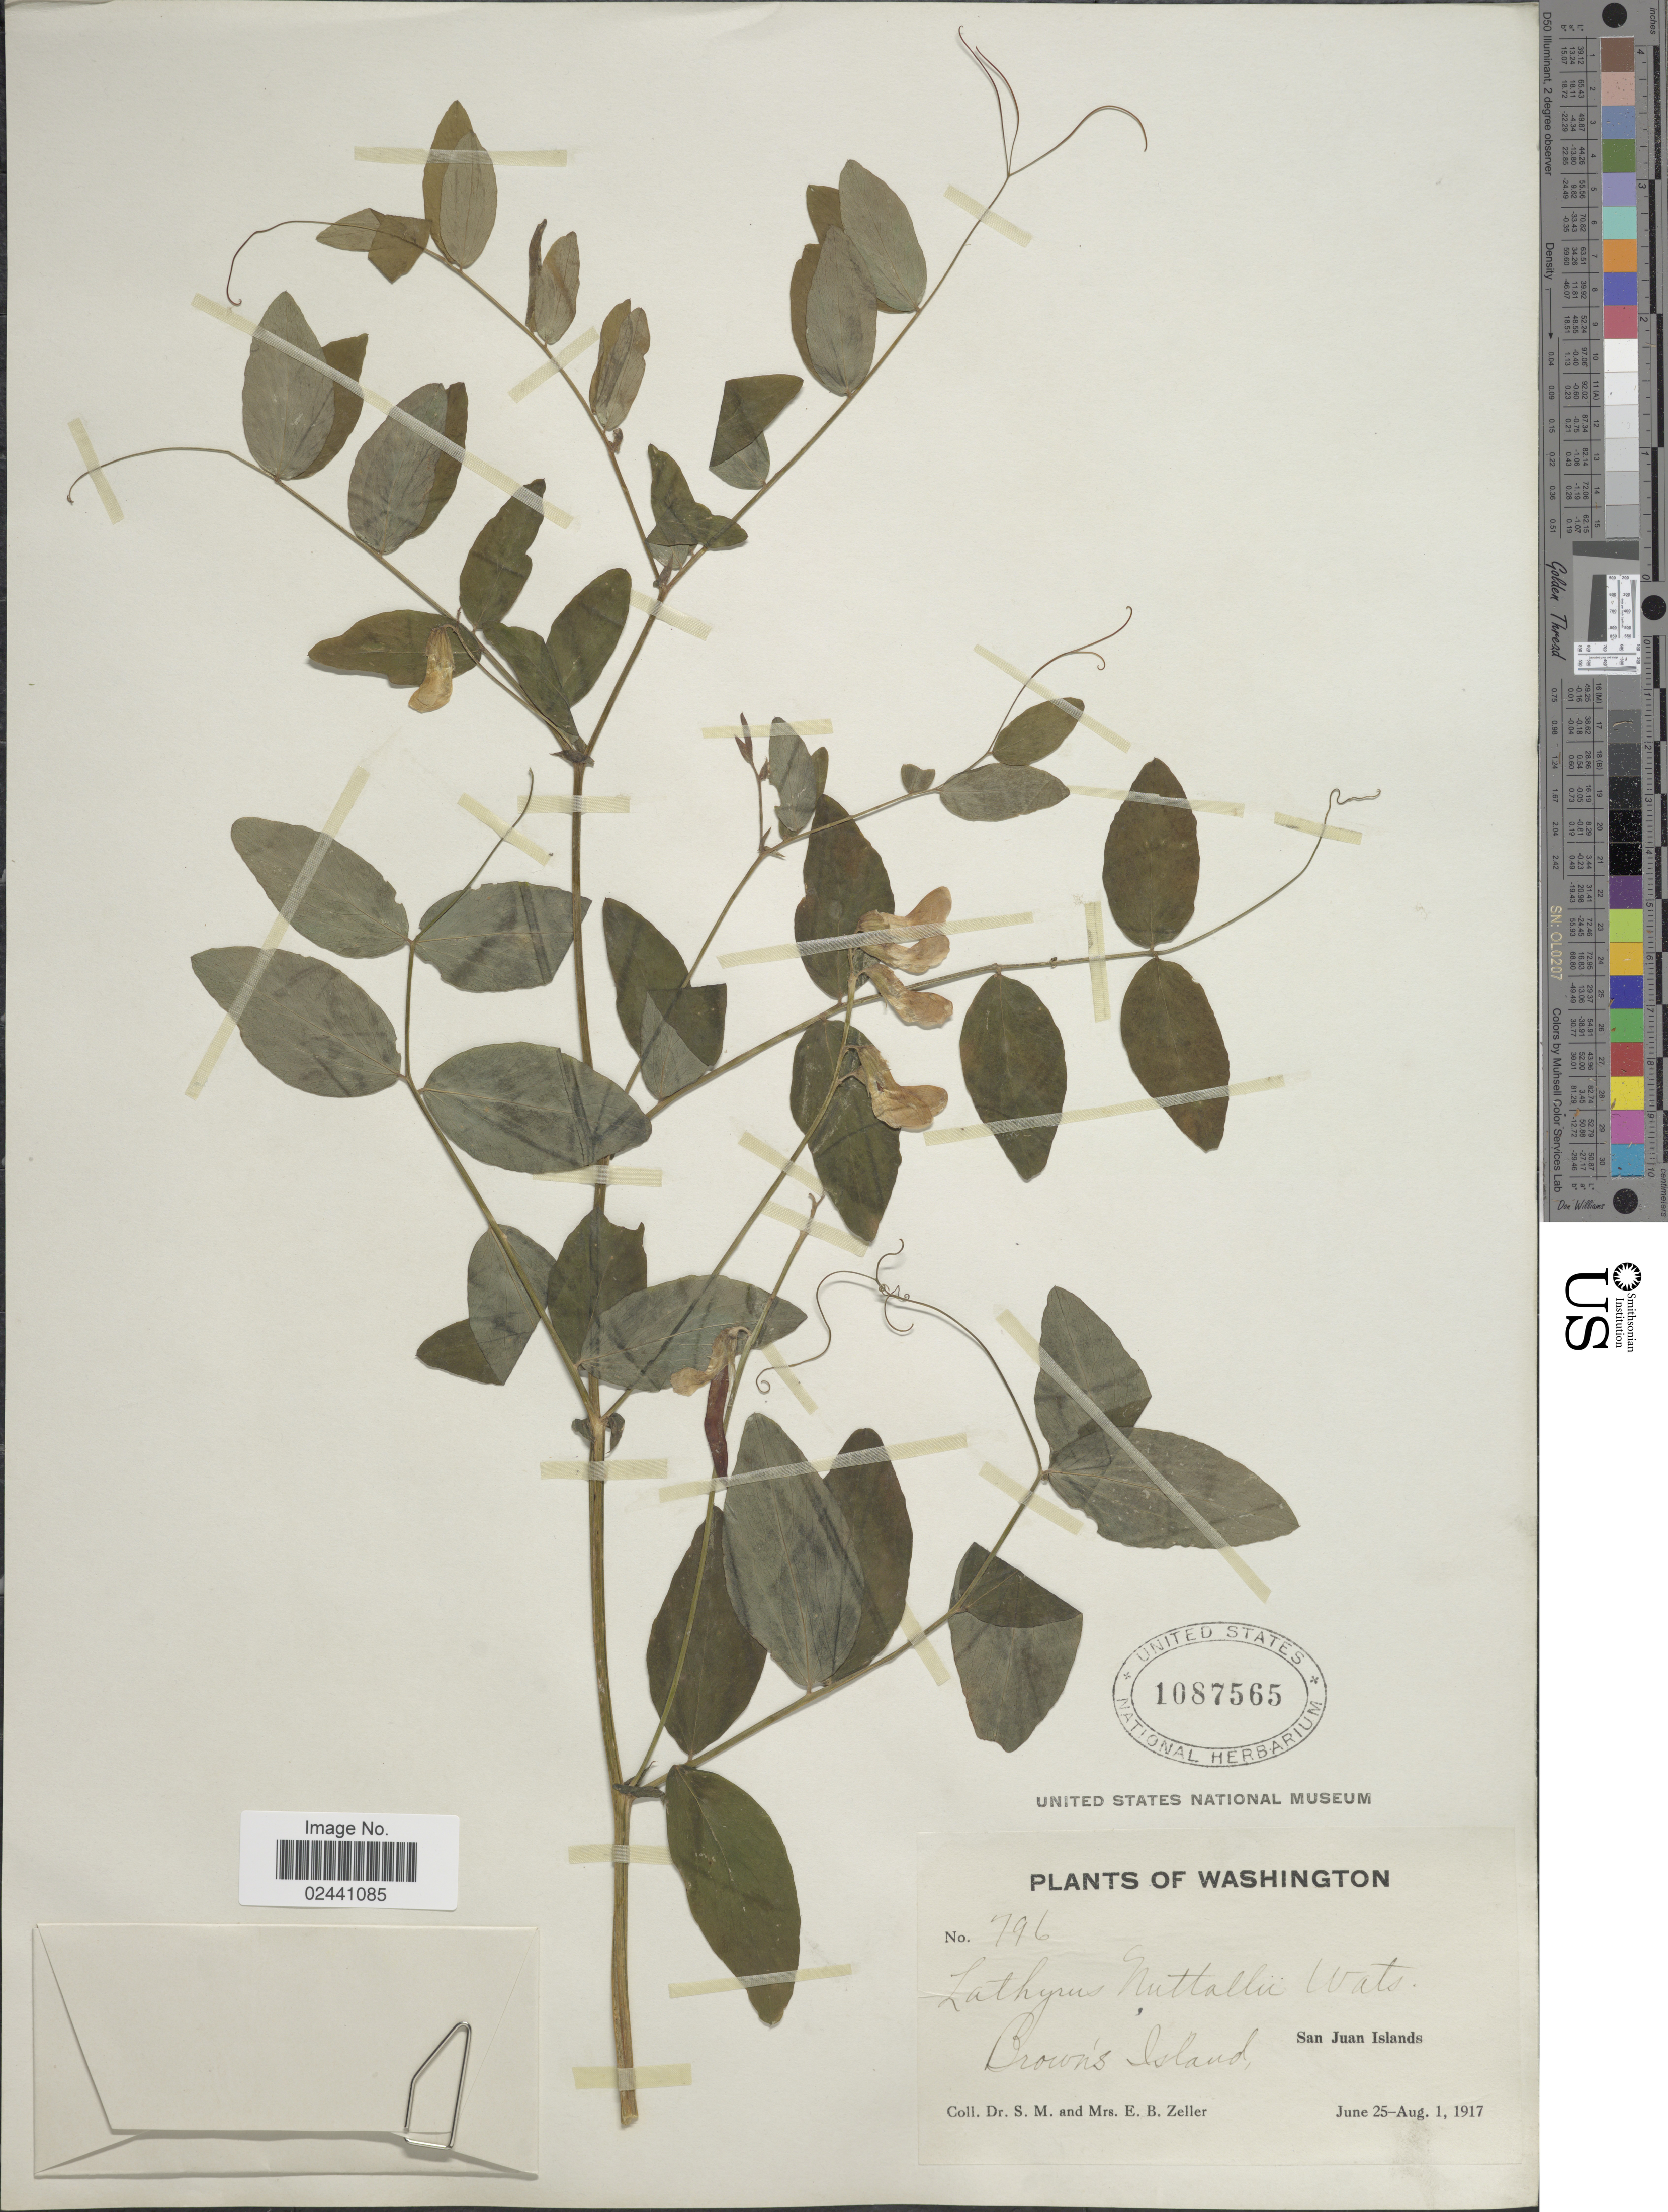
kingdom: Plantae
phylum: Tracheophyta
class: Magnoliopsida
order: Fabales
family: Fabaceae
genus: Lathyrus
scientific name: Lathyrus nuttallii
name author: S. Watson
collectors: S. Zeller & E. Zeller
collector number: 796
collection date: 1917-06-25/1917-08-01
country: United States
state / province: Washington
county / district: San Juan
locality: Brown's Island. San Juan Islands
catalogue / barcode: US 1087565